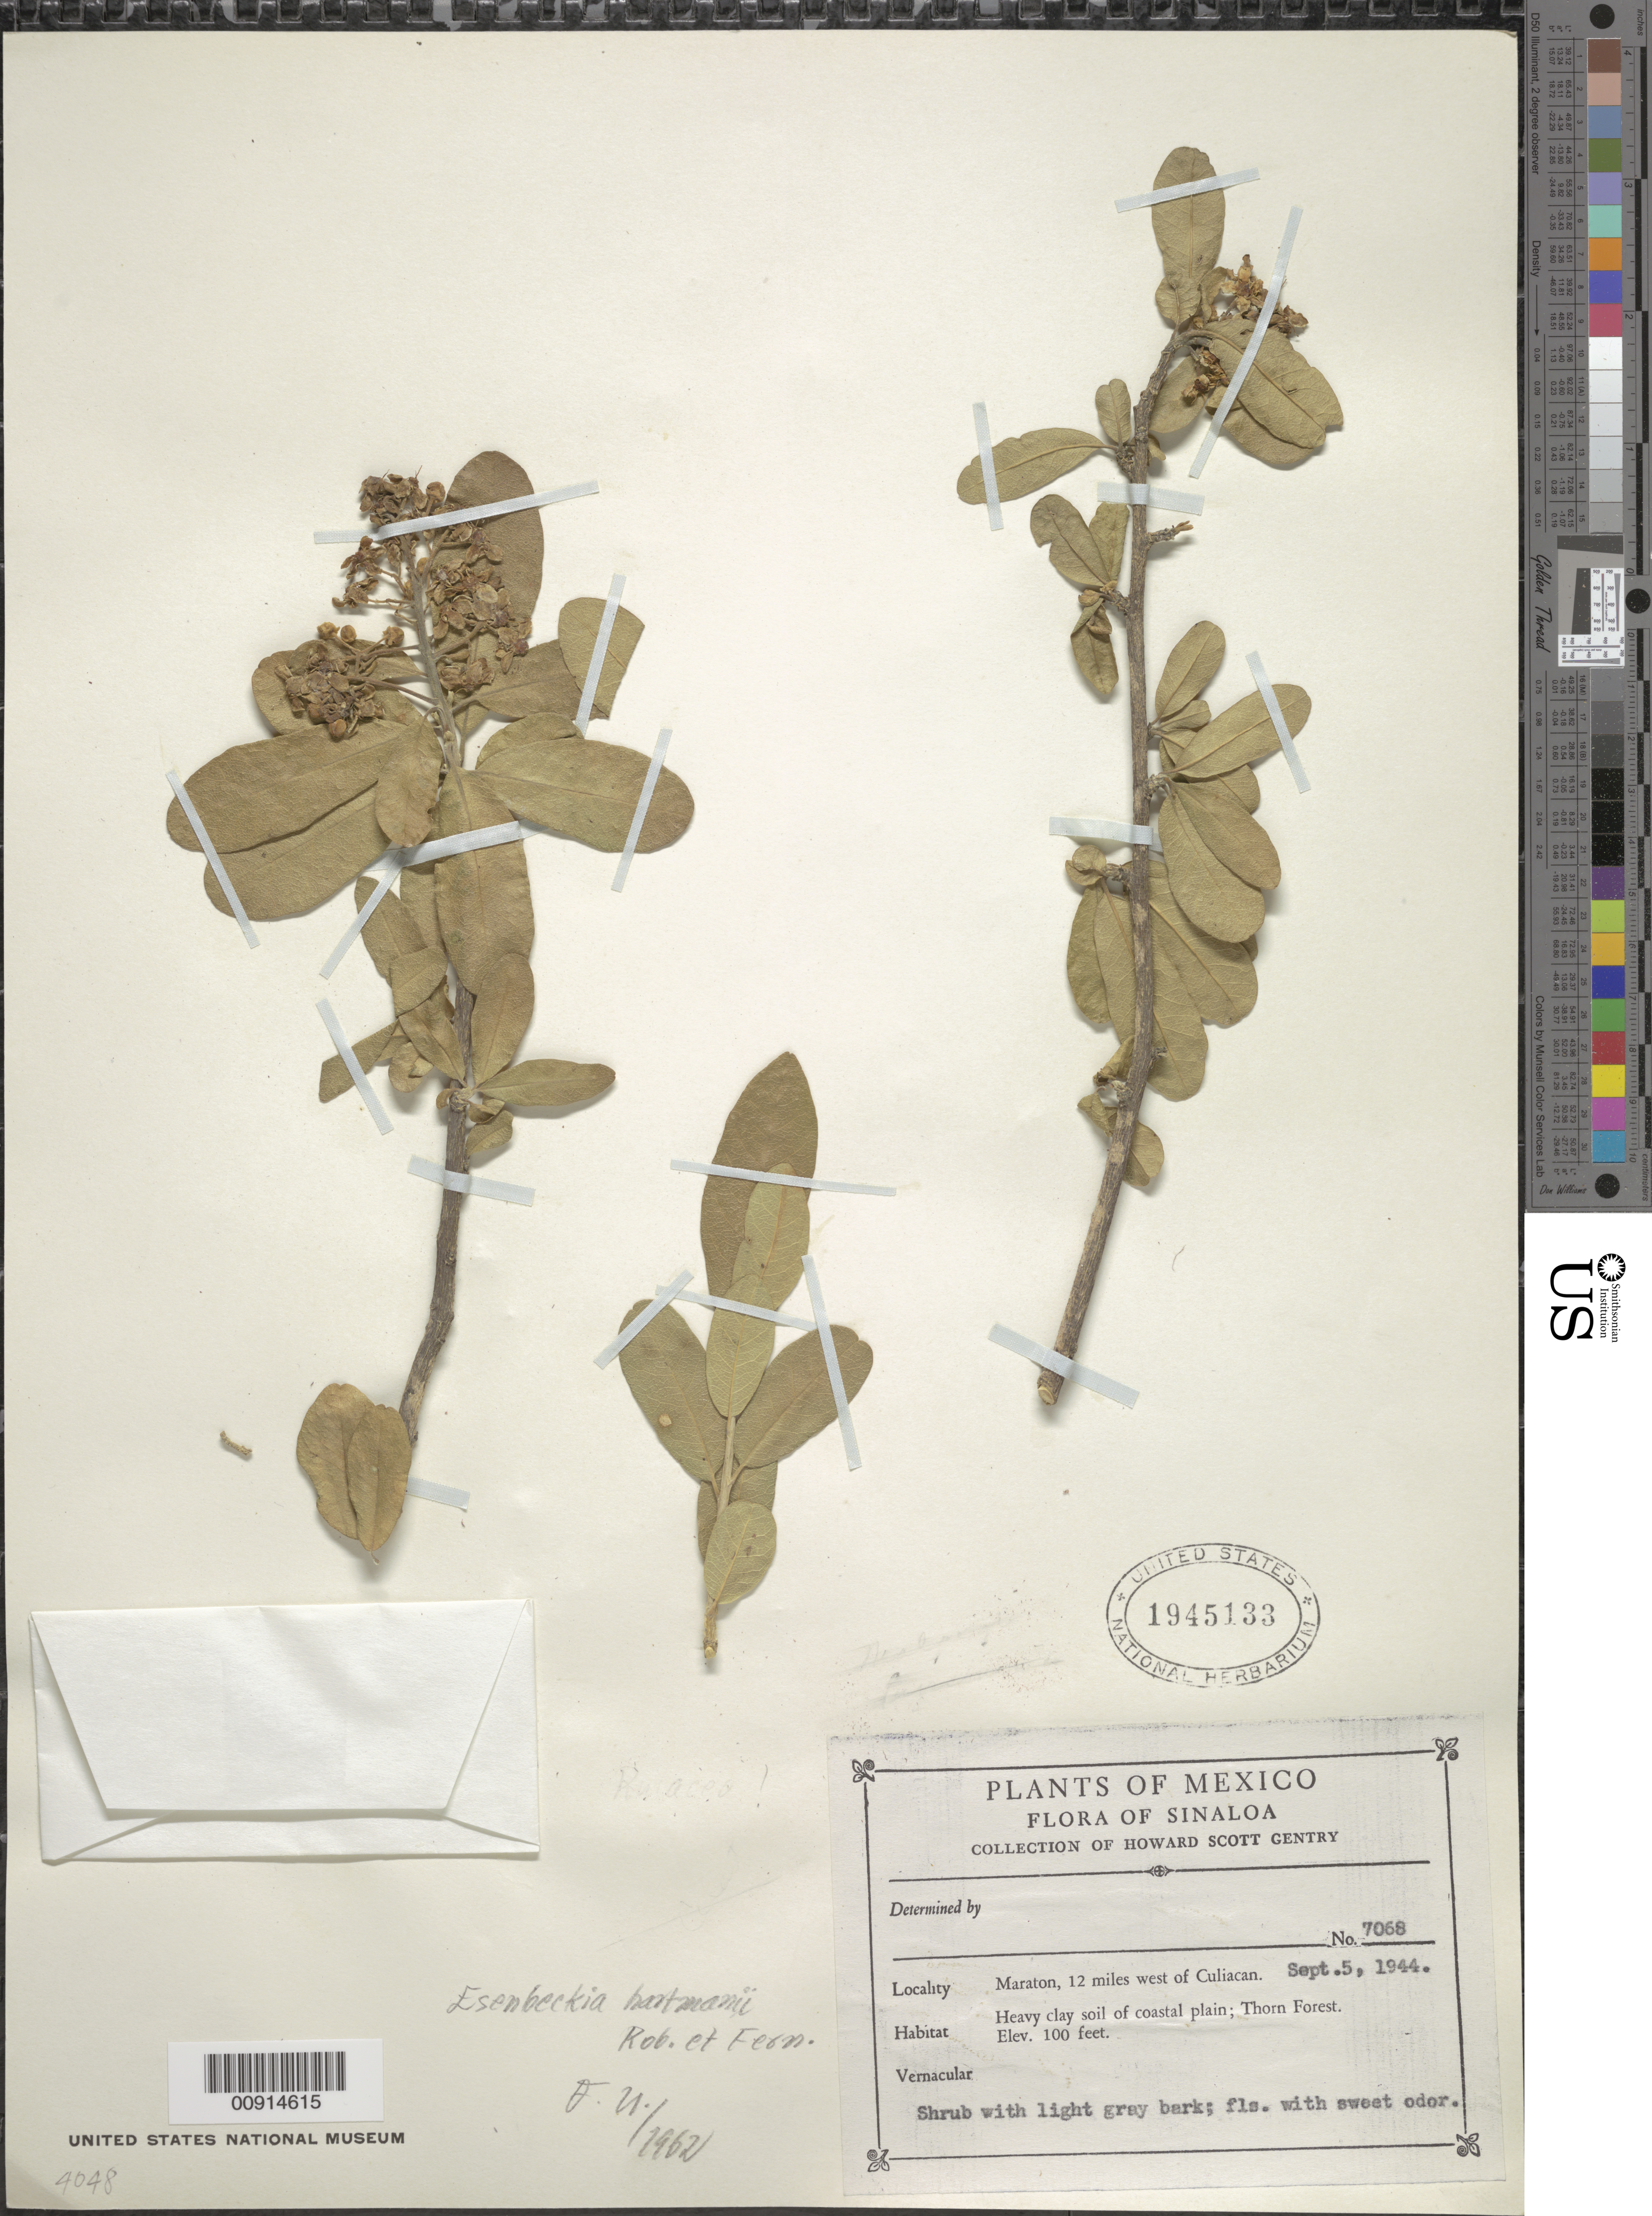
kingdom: Plantae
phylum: Tracheophyta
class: Magnoliopsida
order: Sapindales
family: Rutaceae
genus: Esenbeckia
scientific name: Esenbeckia hartmanii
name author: B.L. Rob. & Fernald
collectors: H. S. Gentry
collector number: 7068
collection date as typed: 05 Sep 1944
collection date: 1944-09-05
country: Mexico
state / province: Sinaloa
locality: Maraton, 12 miles west of Culiacan, Sinaloa.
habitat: Heavy clay soil of coastal plain. Thorn Forest.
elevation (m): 30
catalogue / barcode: US 1945133